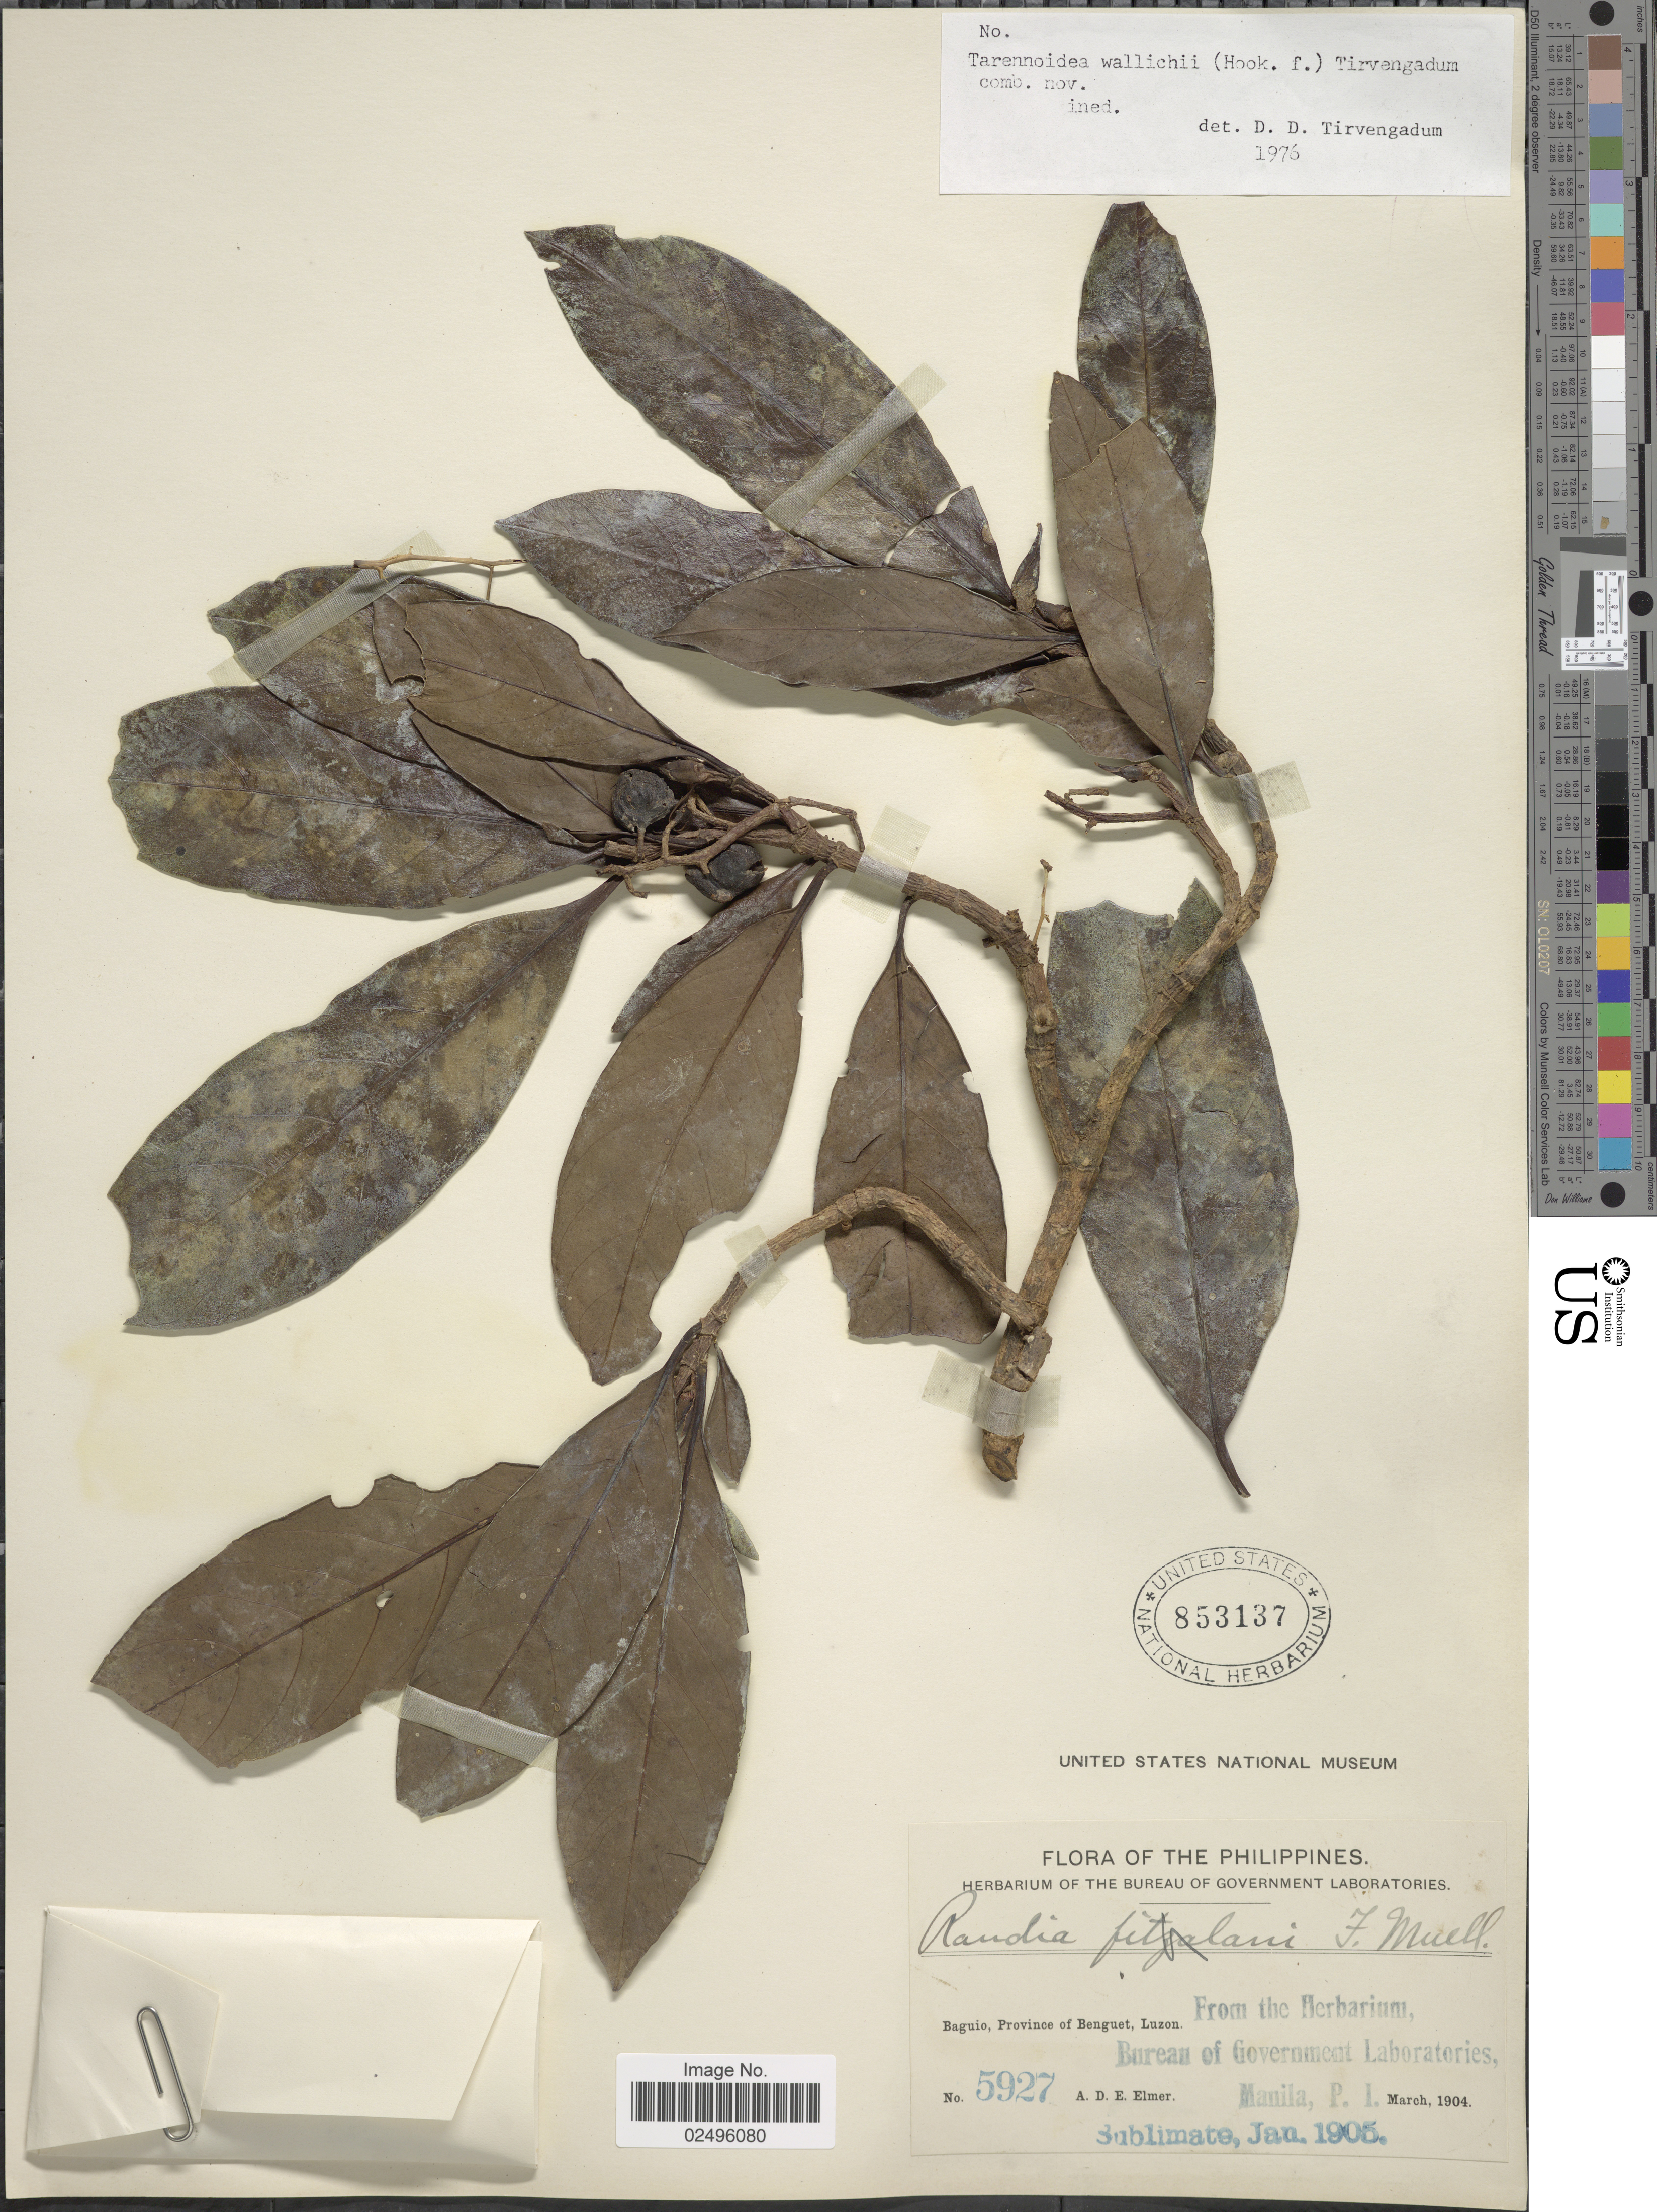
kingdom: Plantae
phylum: Tracheophyta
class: Magnoliopsida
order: Gentianales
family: Rubiaceae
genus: Tarennoidea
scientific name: Tarennoidea wallichii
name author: (Hook. f.) Tirveng. & Sastre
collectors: A. D. E. Elmer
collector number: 5927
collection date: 1904-03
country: Philippines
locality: Baguio, Province of Benguet, Luzon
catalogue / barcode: US 853137